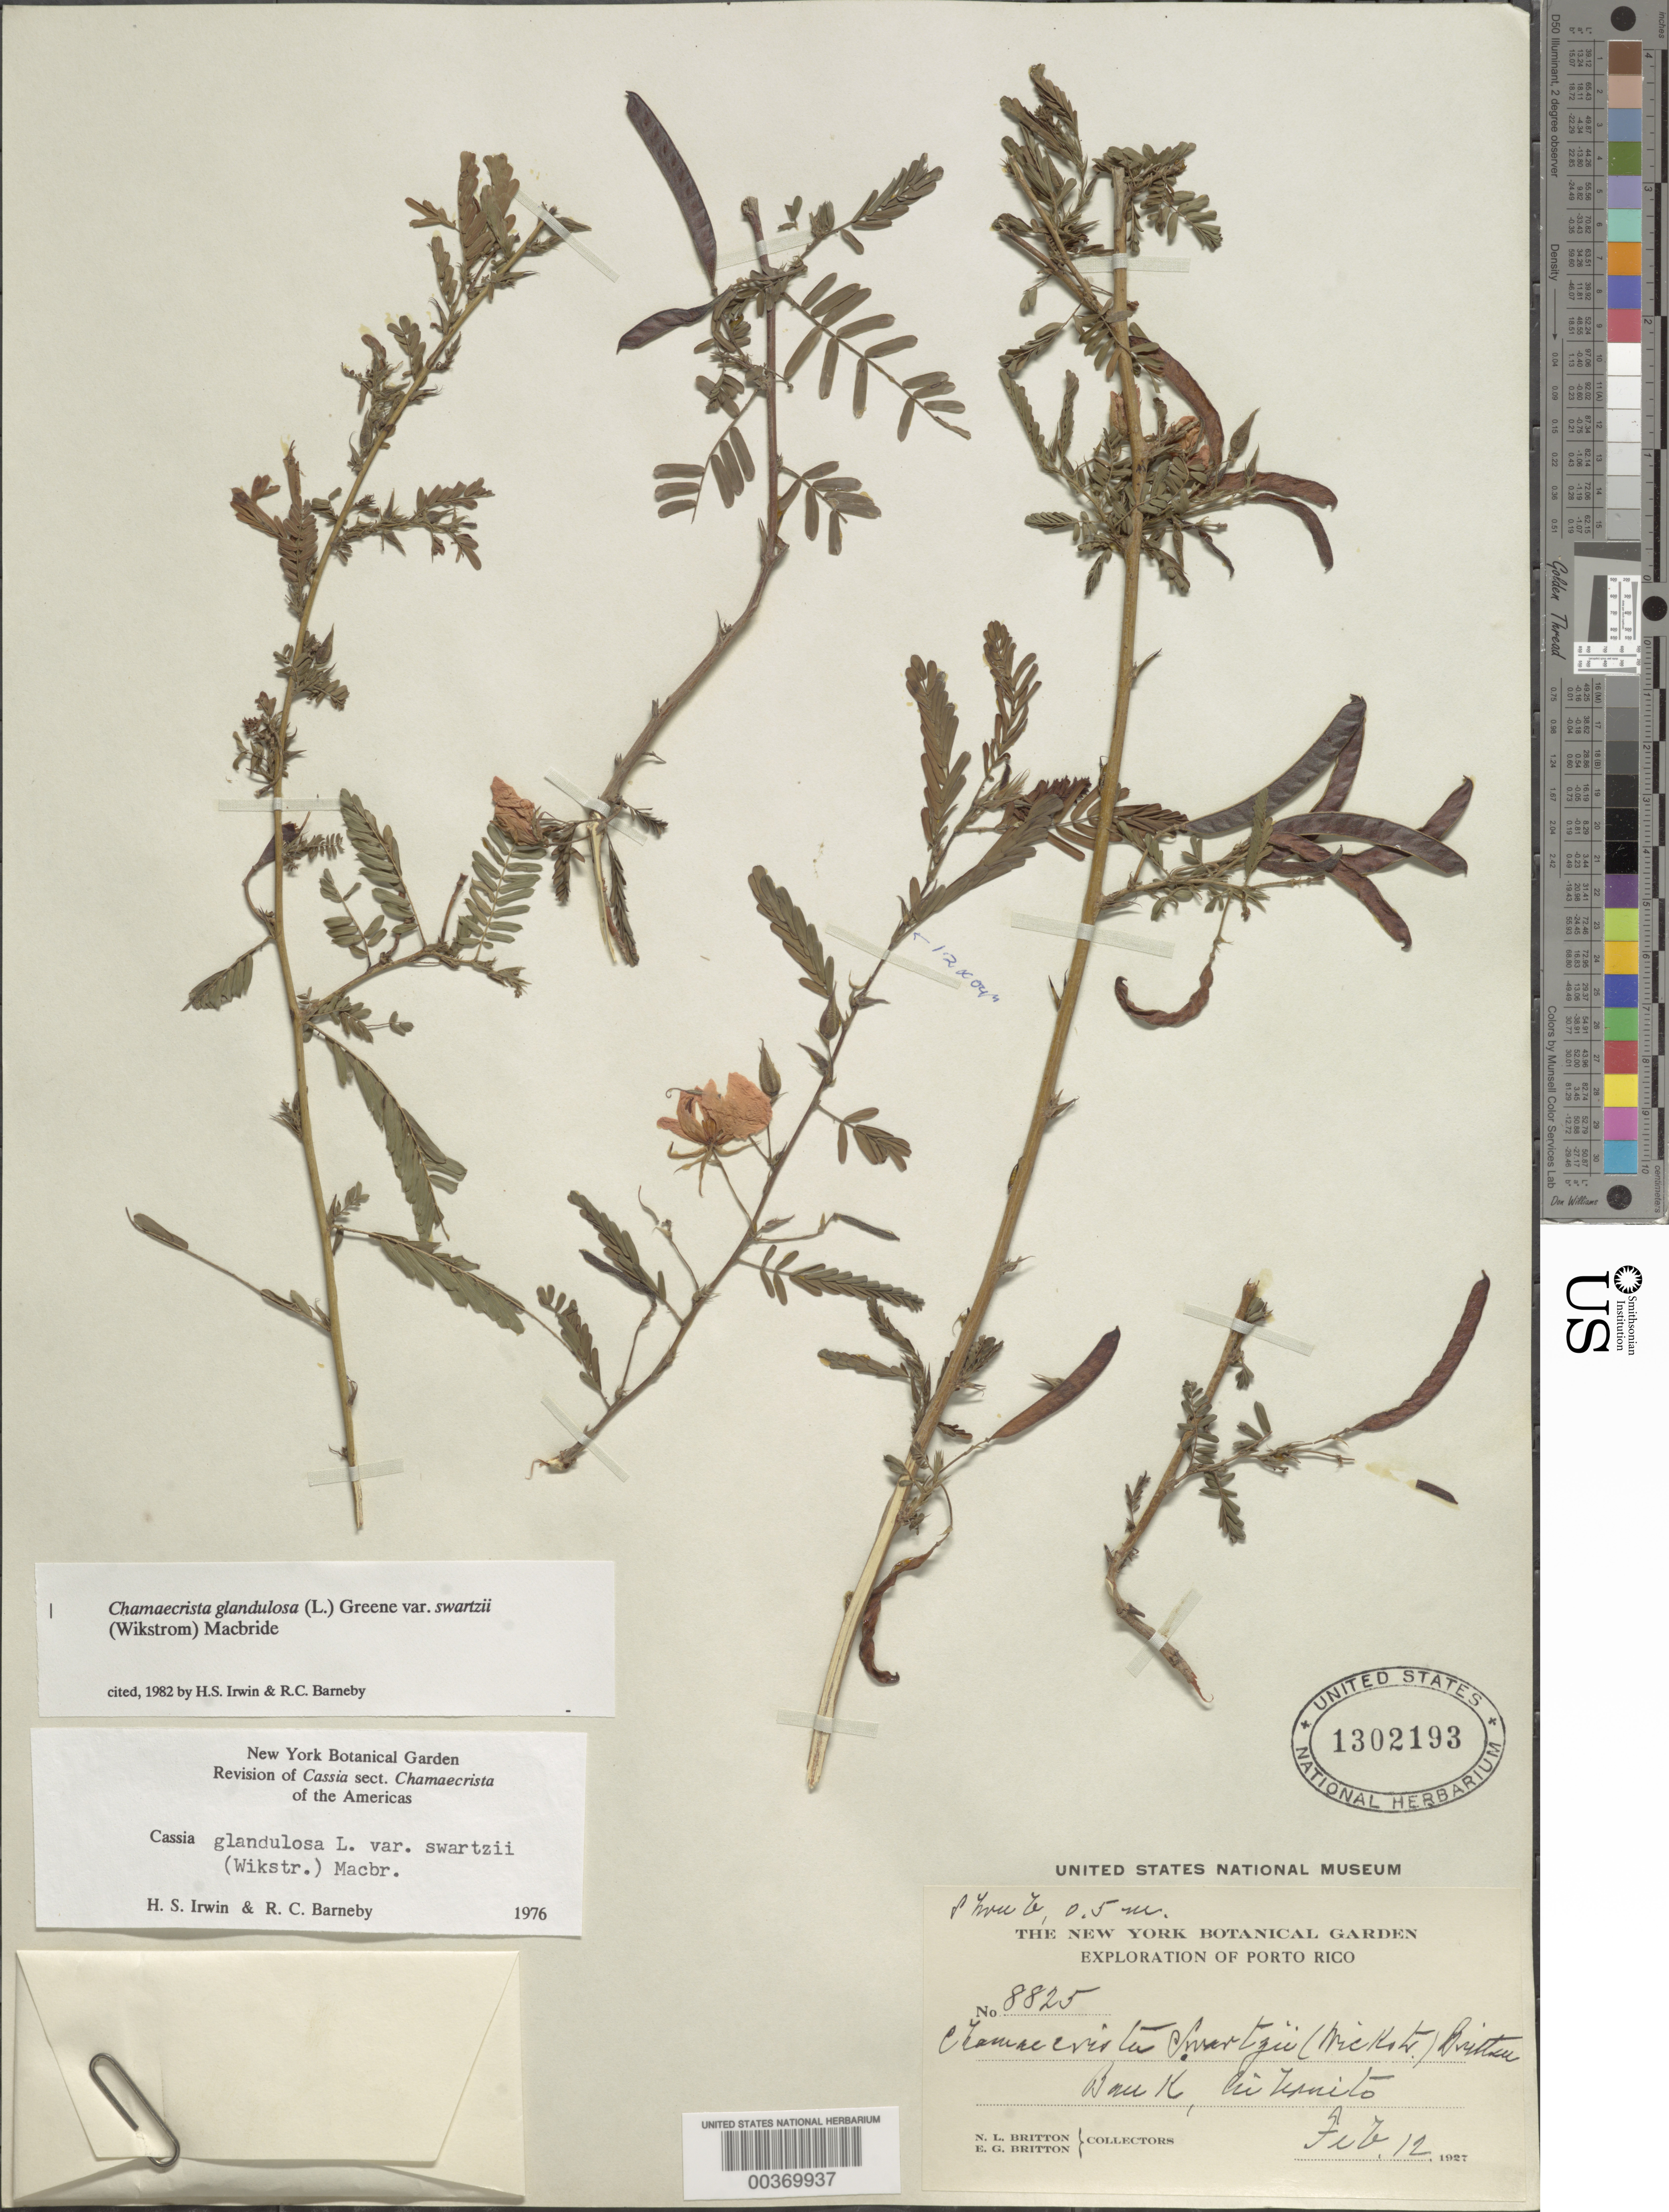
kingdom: Plantae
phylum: Tracheophyta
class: Magnoliopsida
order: Fabales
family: Fabaceae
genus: Chamaecrista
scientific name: Chamaecrista glandulosa var. swartzii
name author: (Wikstr.) H.S. Irwin & Barneby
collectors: N. Britton & E. G. Britton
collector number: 8825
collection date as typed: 12 Feb 1927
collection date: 1927-02-12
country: Puerto Rico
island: Greater Antilles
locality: Chitepnito (illegible)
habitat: Bank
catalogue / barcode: US 1302193